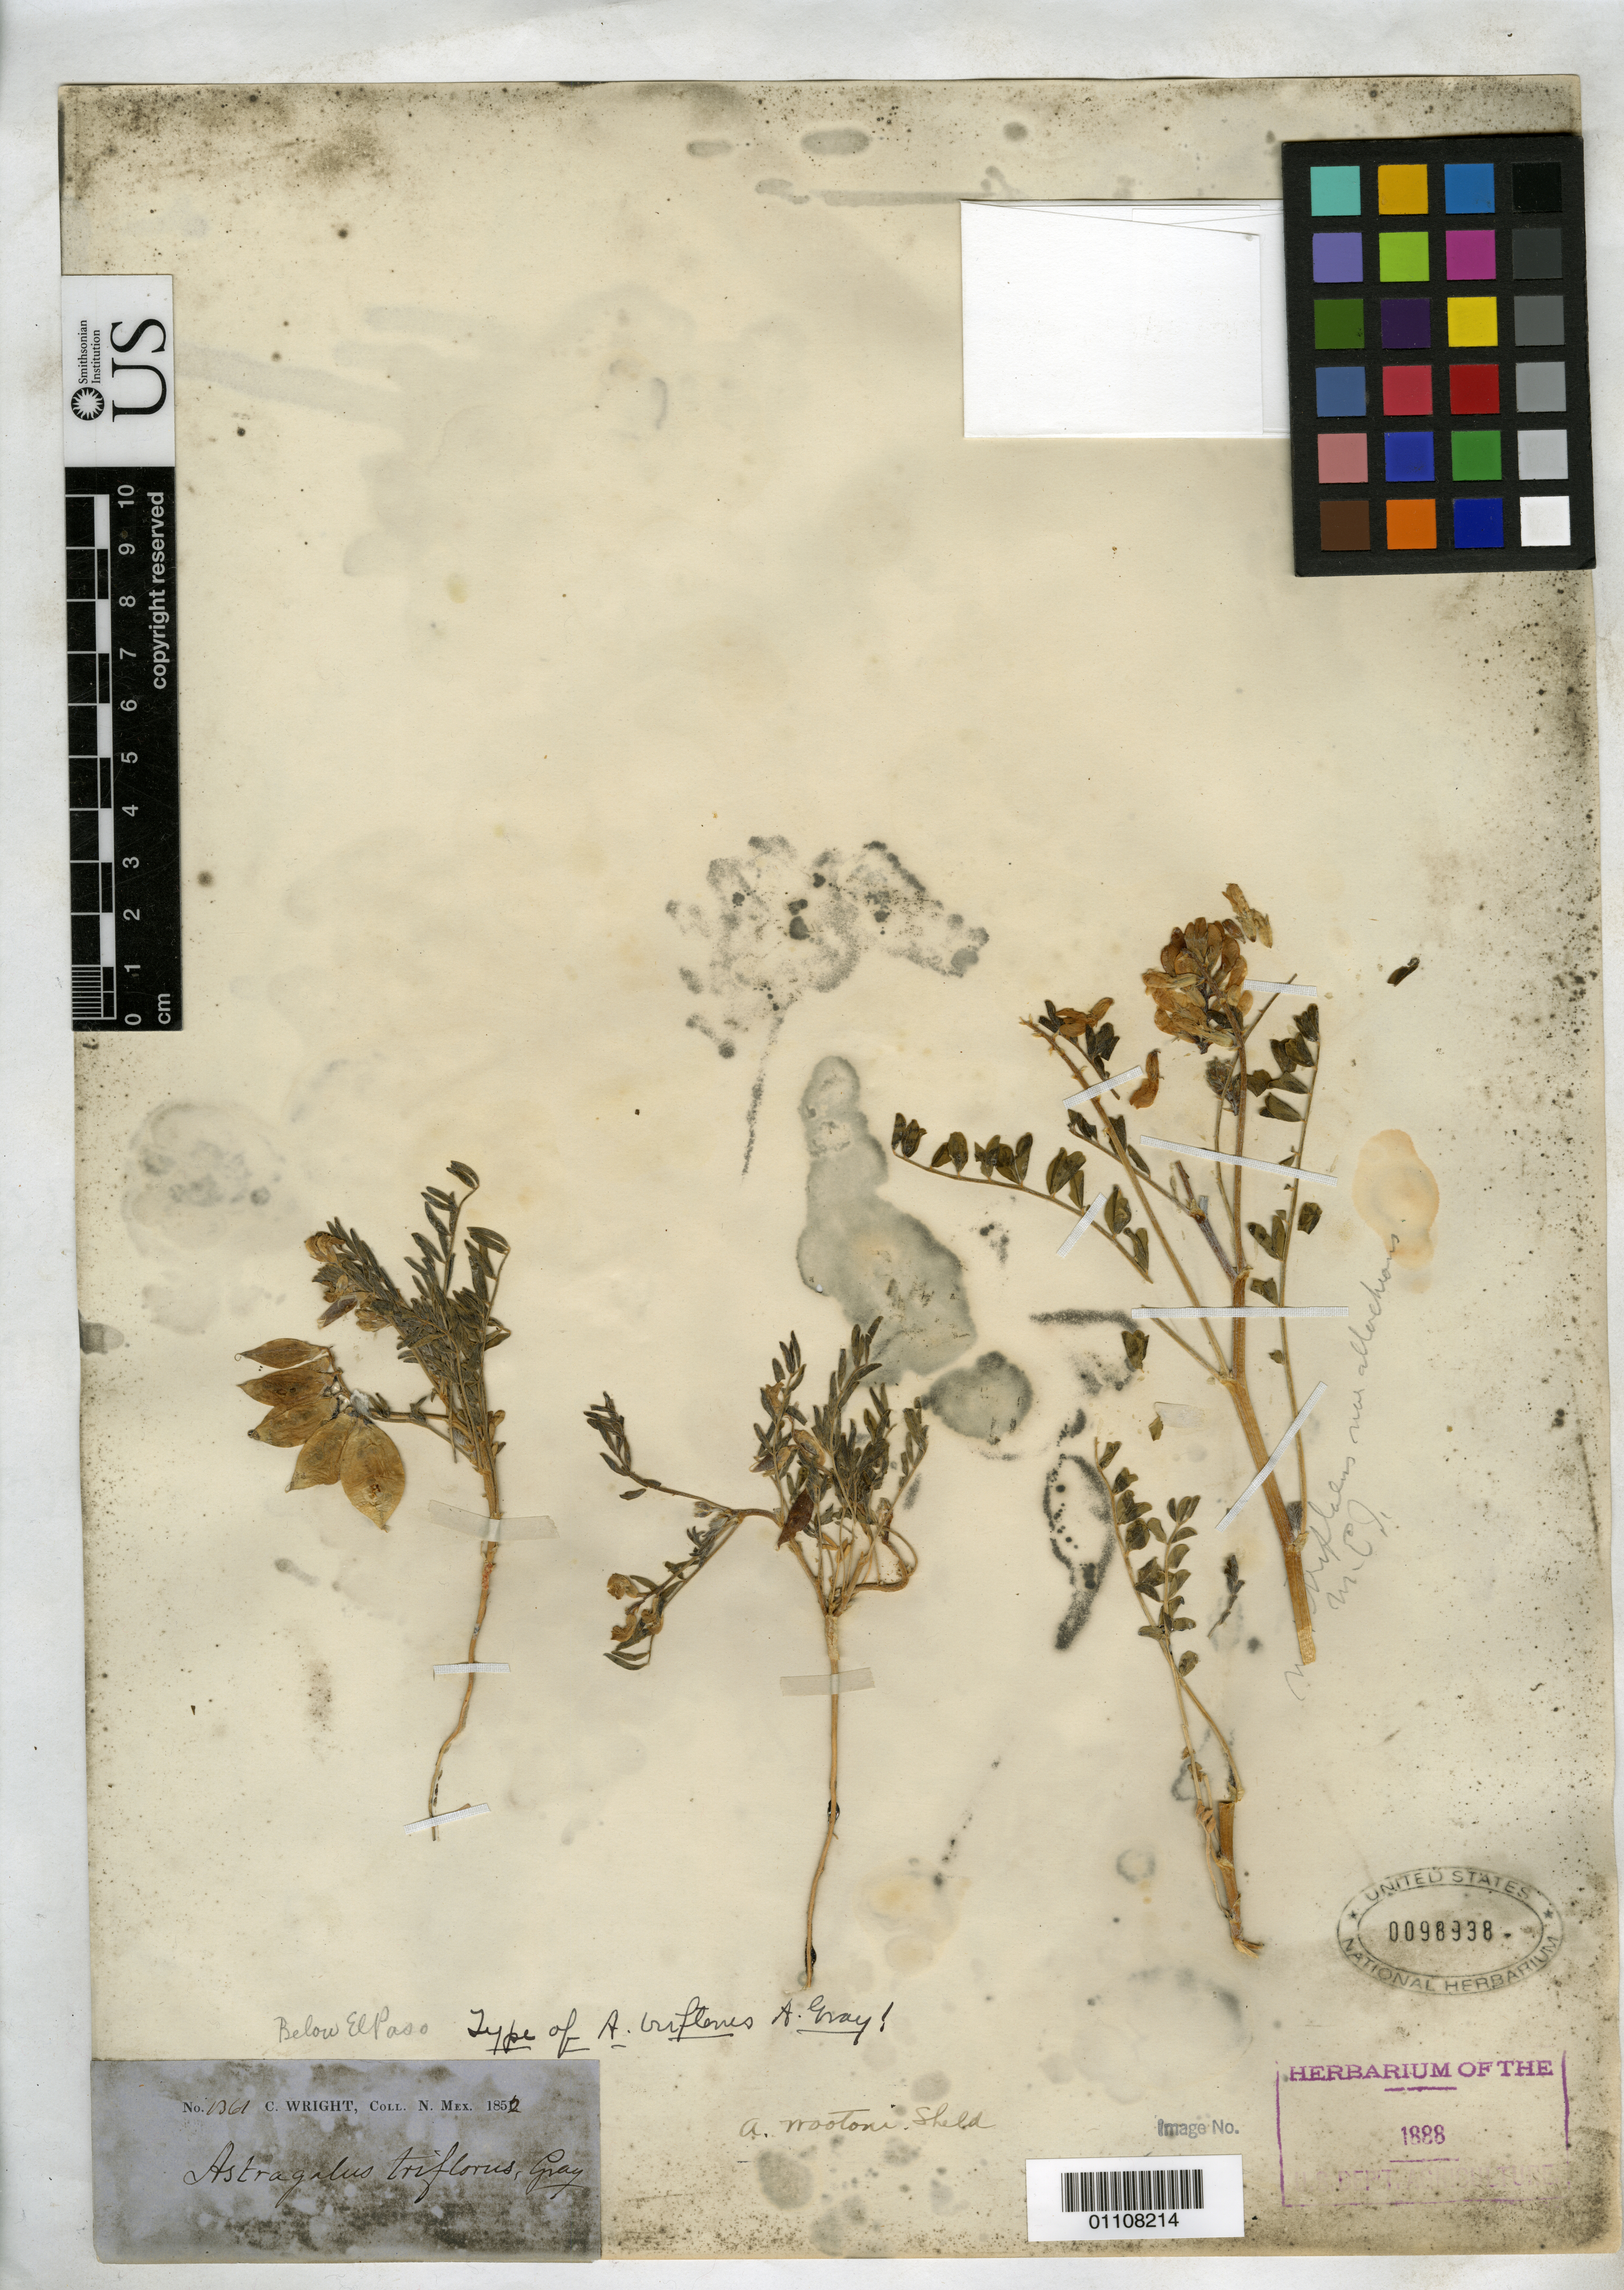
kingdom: Plantae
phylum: Tracheophyta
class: Magnoliopsida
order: Fabales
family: Fabaceae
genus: Astragalus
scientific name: Astragalus wootonii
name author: E. Sheld.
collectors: C. Wright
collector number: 1361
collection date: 1852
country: United States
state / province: New Mexico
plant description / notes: Annotated in unknown hand "Type of A. triflorus A. Gray!" Collection cited by Gray but not a type; Gray's name a combination.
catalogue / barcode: US 98938